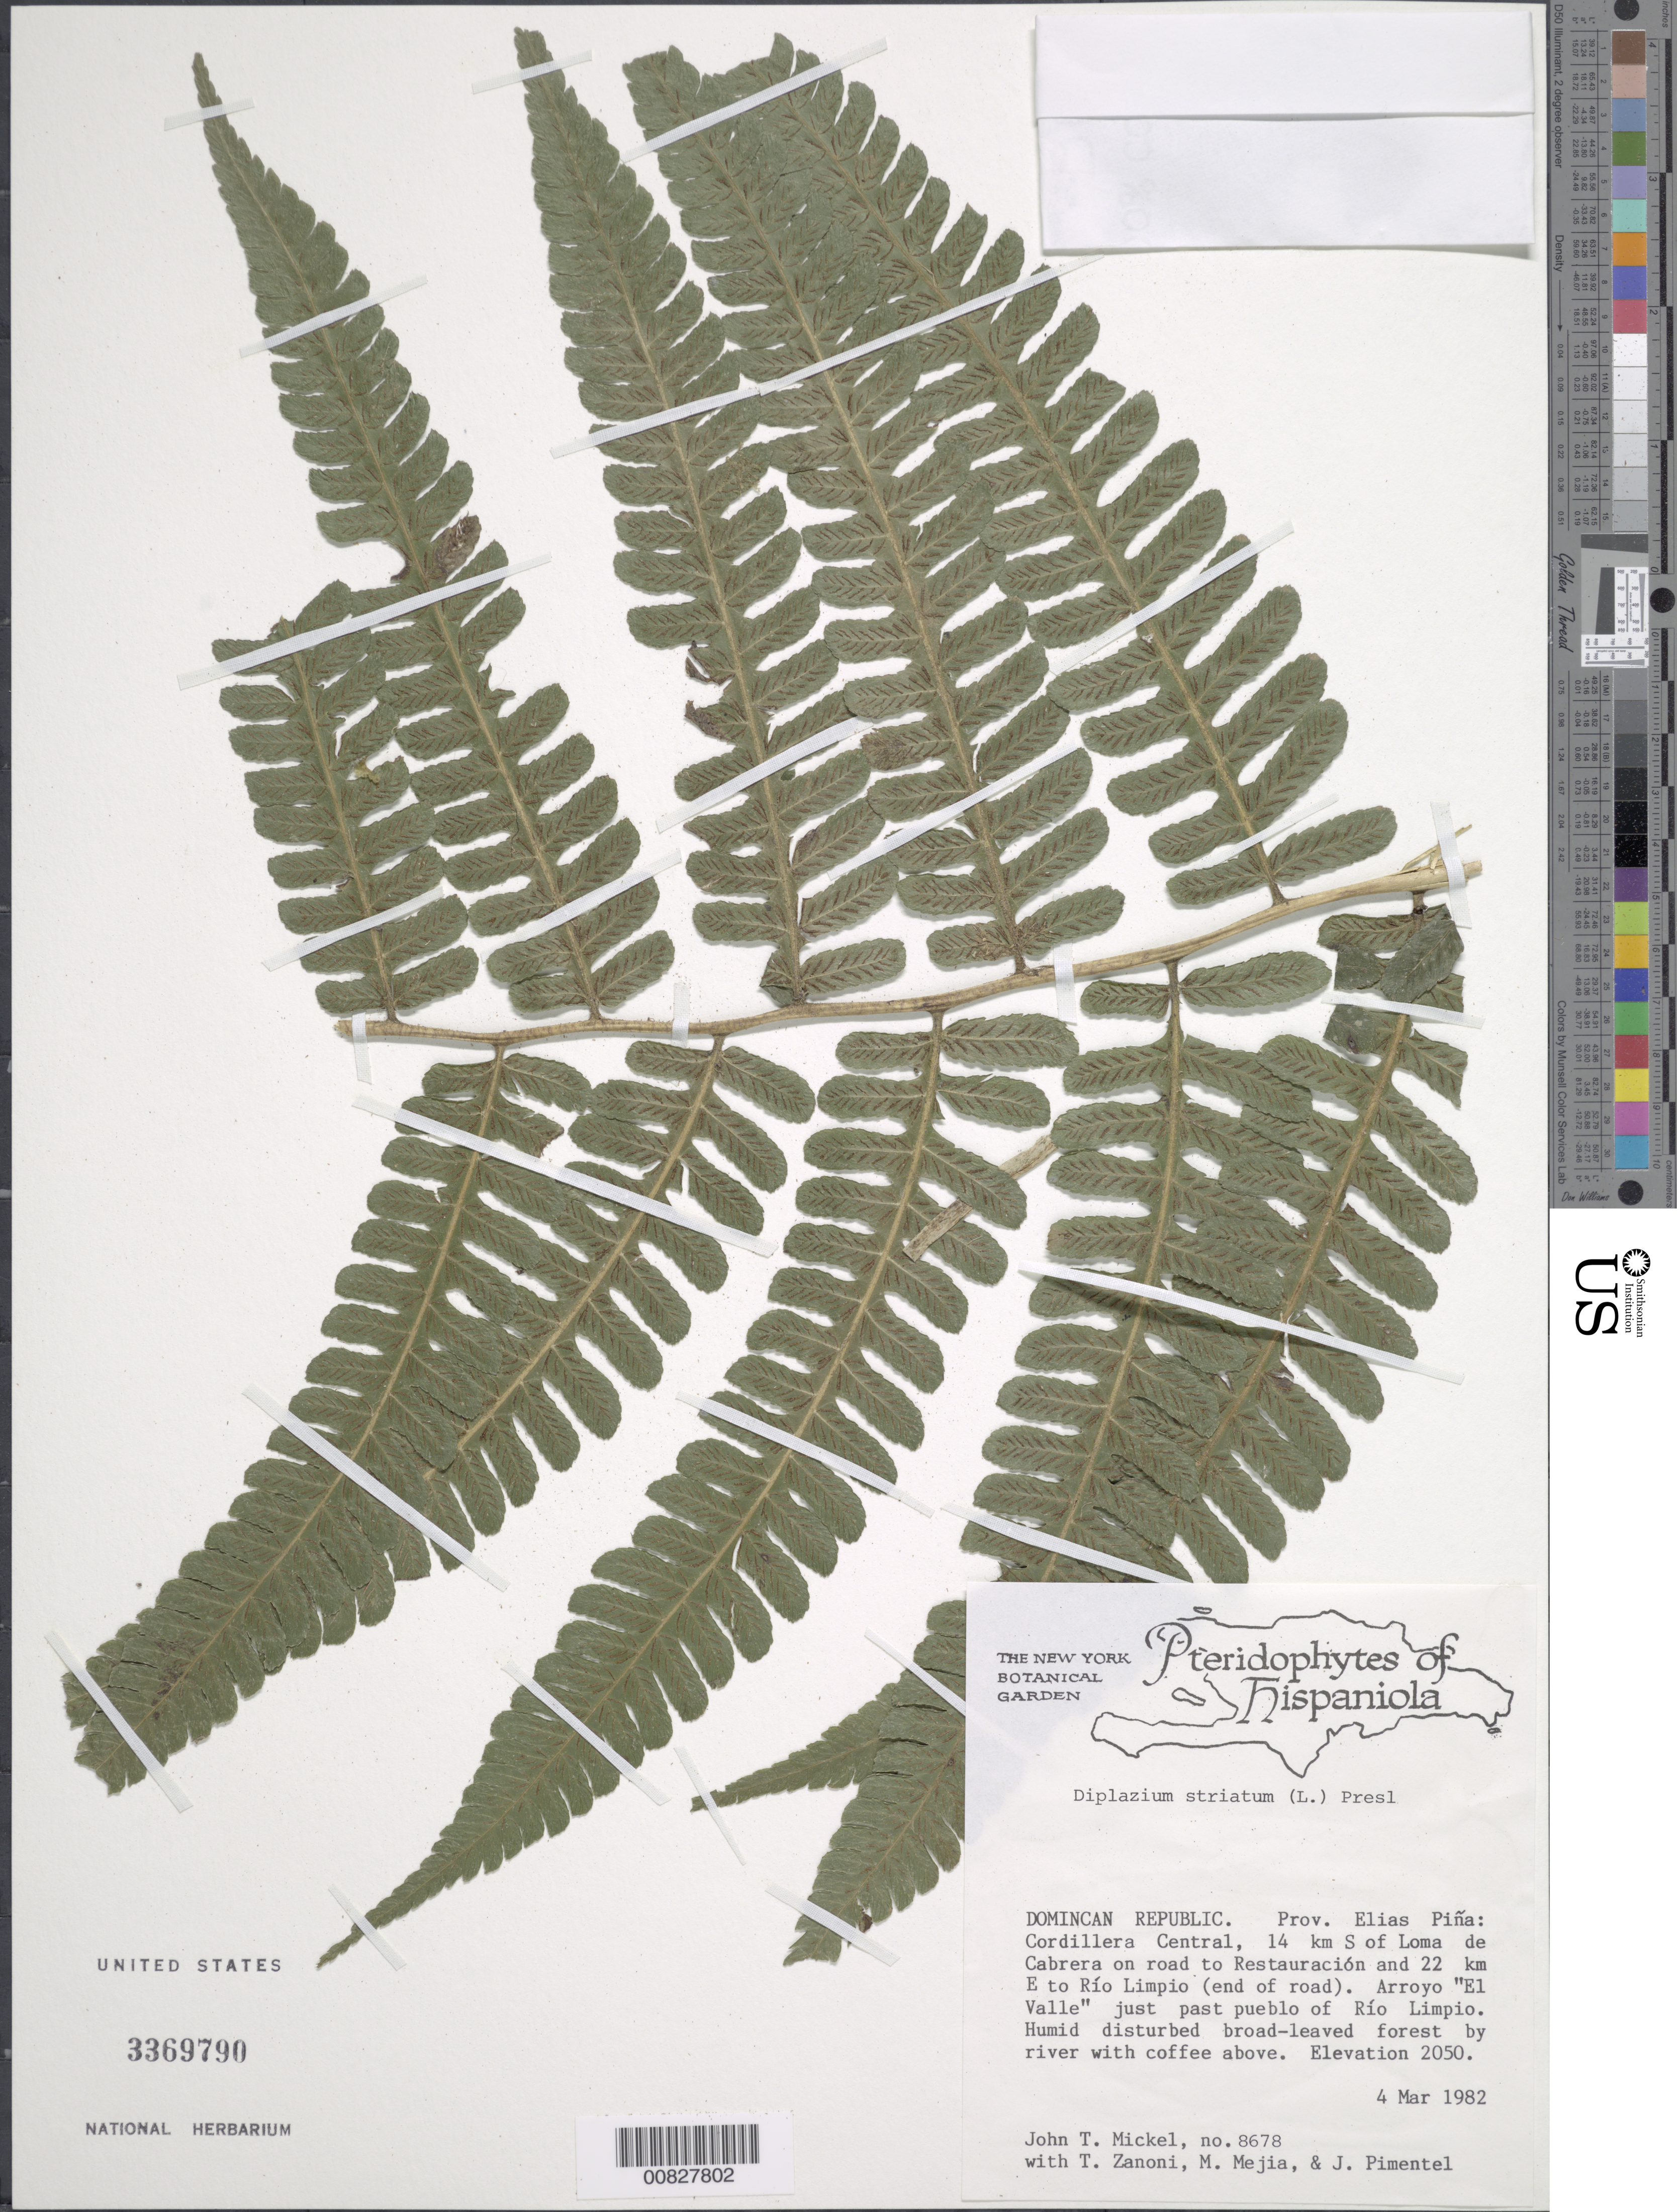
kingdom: Plantae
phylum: Tracheophyta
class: Polypodiopsida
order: Polypodiales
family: Athyriaceae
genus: Diplazium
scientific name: Diplazium striatum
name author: (L.) C. Presl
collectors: J. T. Mickel, T. A. Zanoni, M. Mejia & J. Pimentel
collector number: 8678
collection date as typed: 04 Mar 1982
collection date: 1982-03-04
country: Dominican Republic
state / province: Elias Pina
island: Hispaniola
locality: Cordillera Central, 14 km S of Loma de Cabrera, road to Restauración and 22 km E to Río Limpio, Arroyo "El Valle" just past pueblo of Río Limpio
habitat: Humid disturbed broad-leaved forest by river with coffee above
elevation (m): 2050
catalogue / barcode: US 3369790